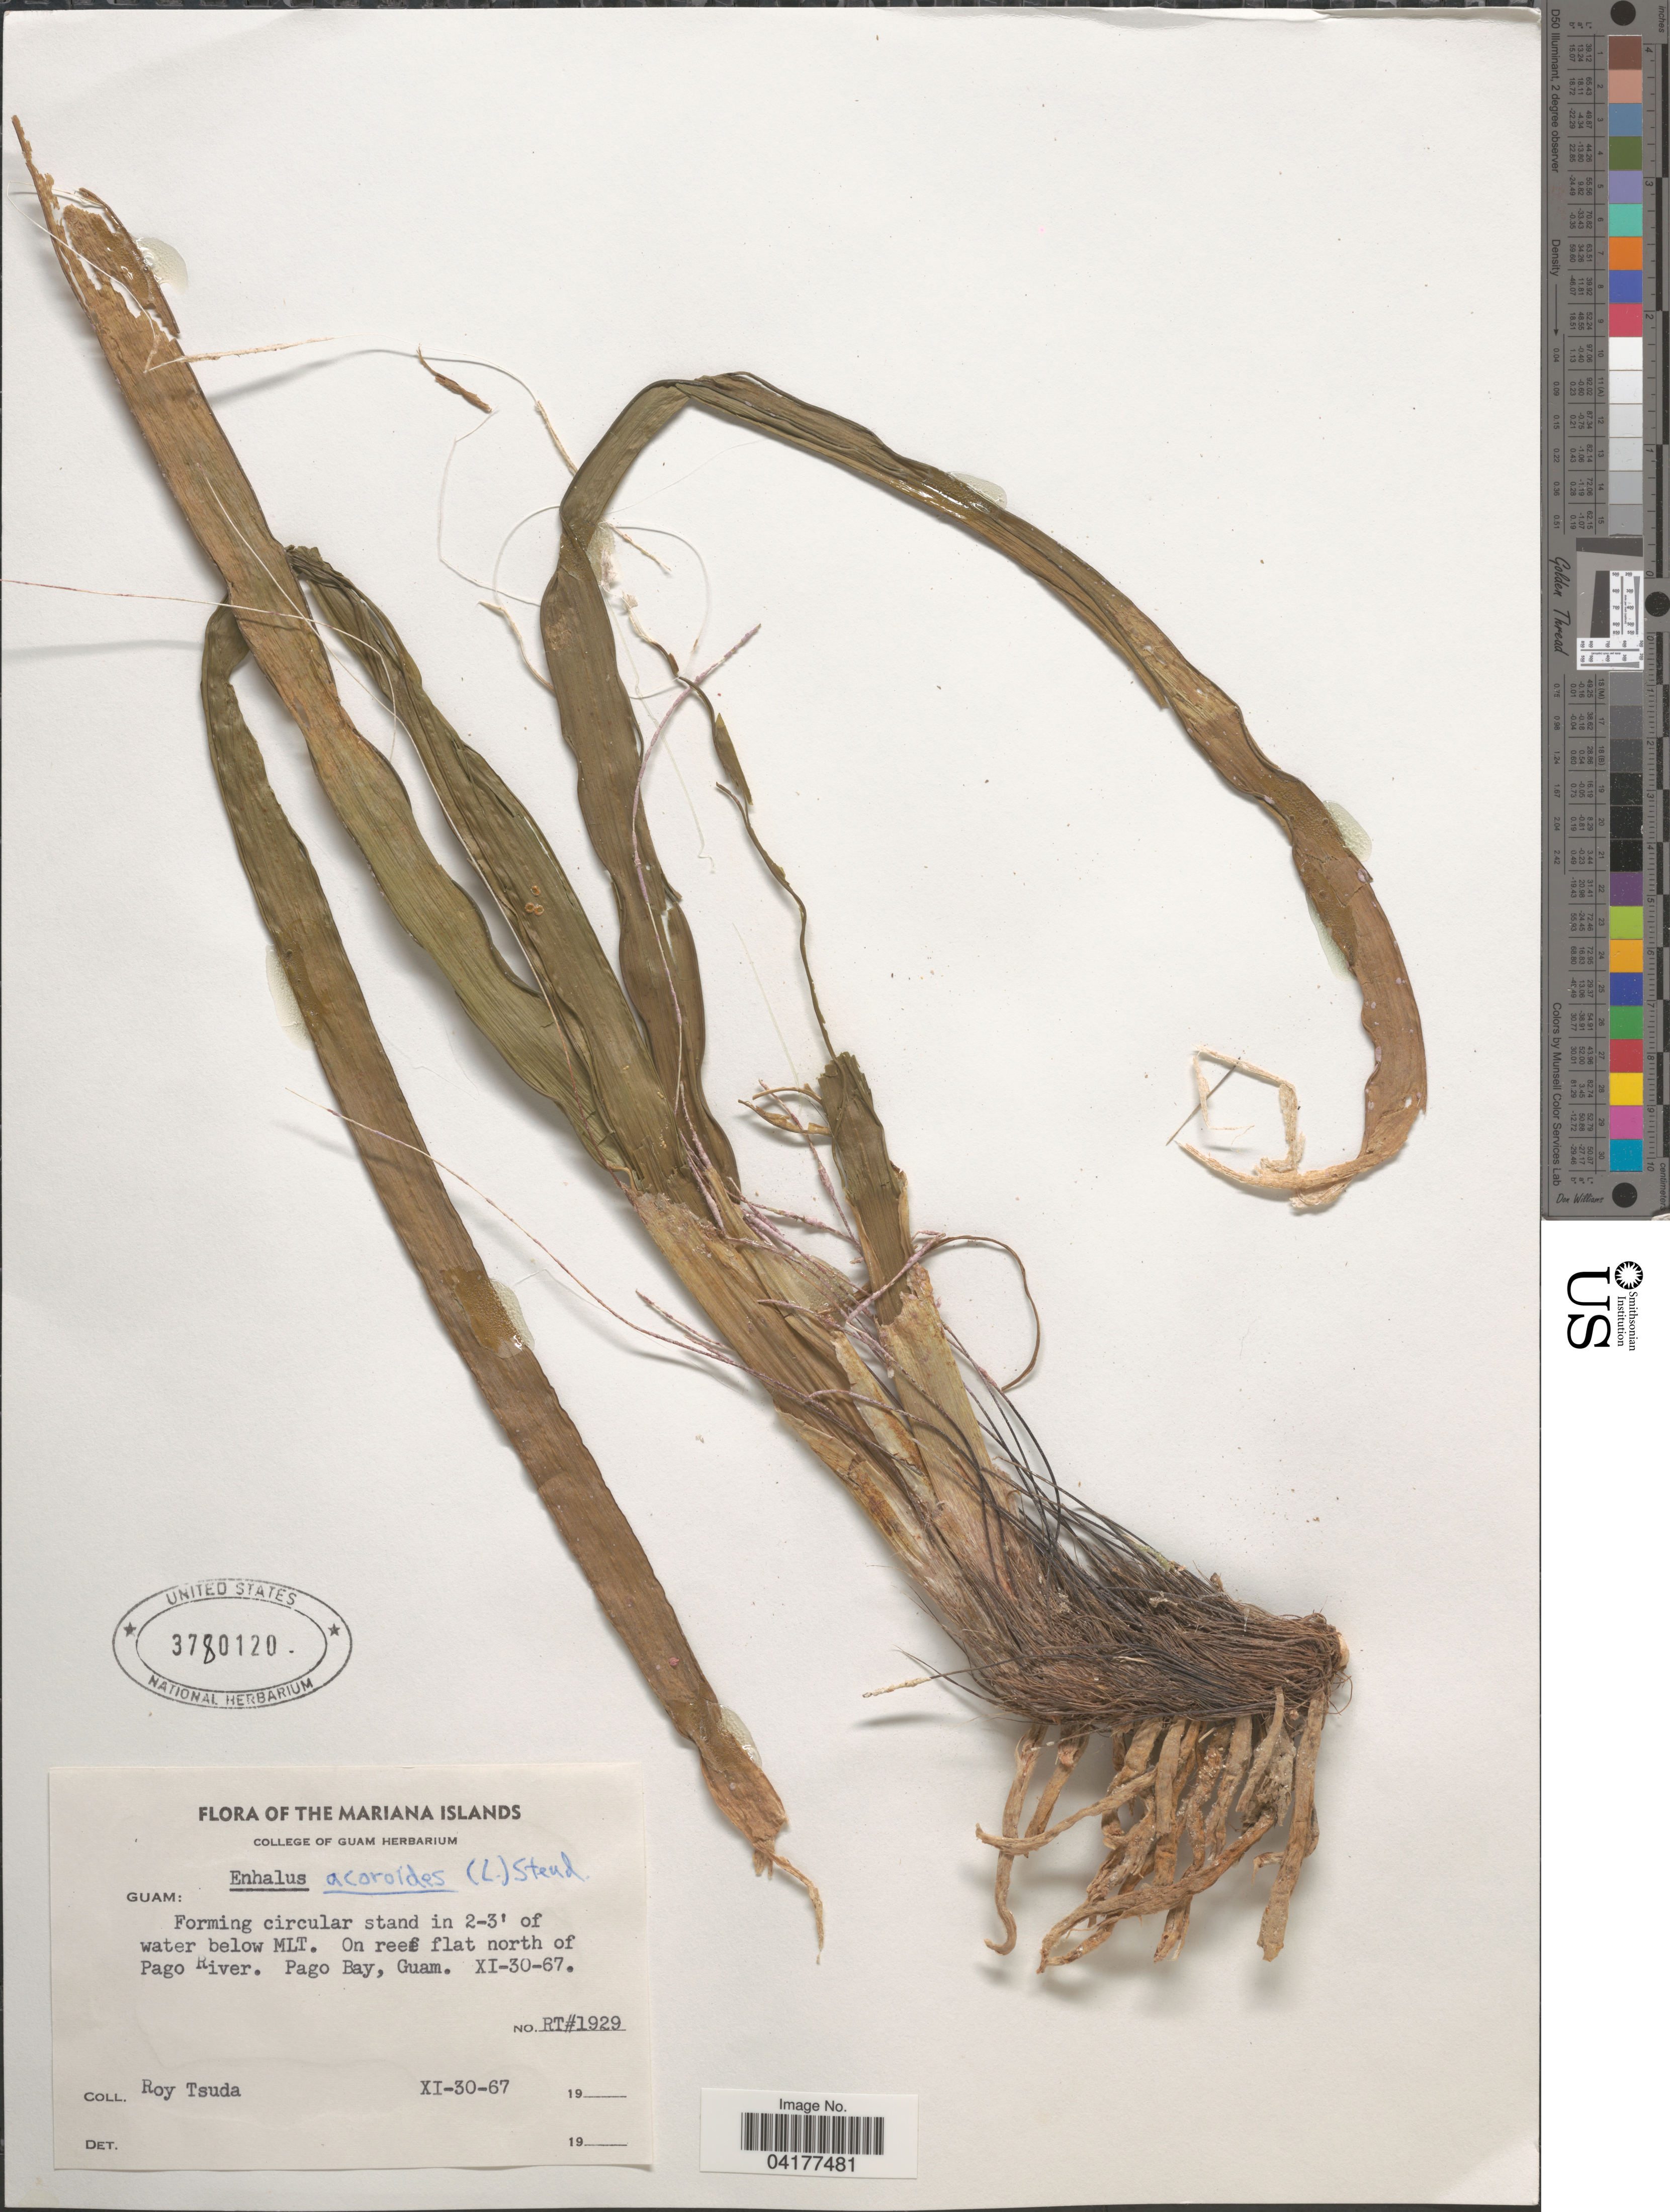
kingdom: Plantae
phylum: Tracheophyta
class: Liliopsida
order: Alismatales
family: Hydrocharitaceae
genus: Enhalus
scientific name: Enhalus acoroides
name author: (L. f.) Royle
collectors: R. Tsuda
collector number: RT1929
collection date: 1967-11-30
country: Guam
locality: The Mariana Islands. In 2-3' of water below MLT. On reef flat north of Pago River. Pago Bay.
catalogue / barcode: US 3780120